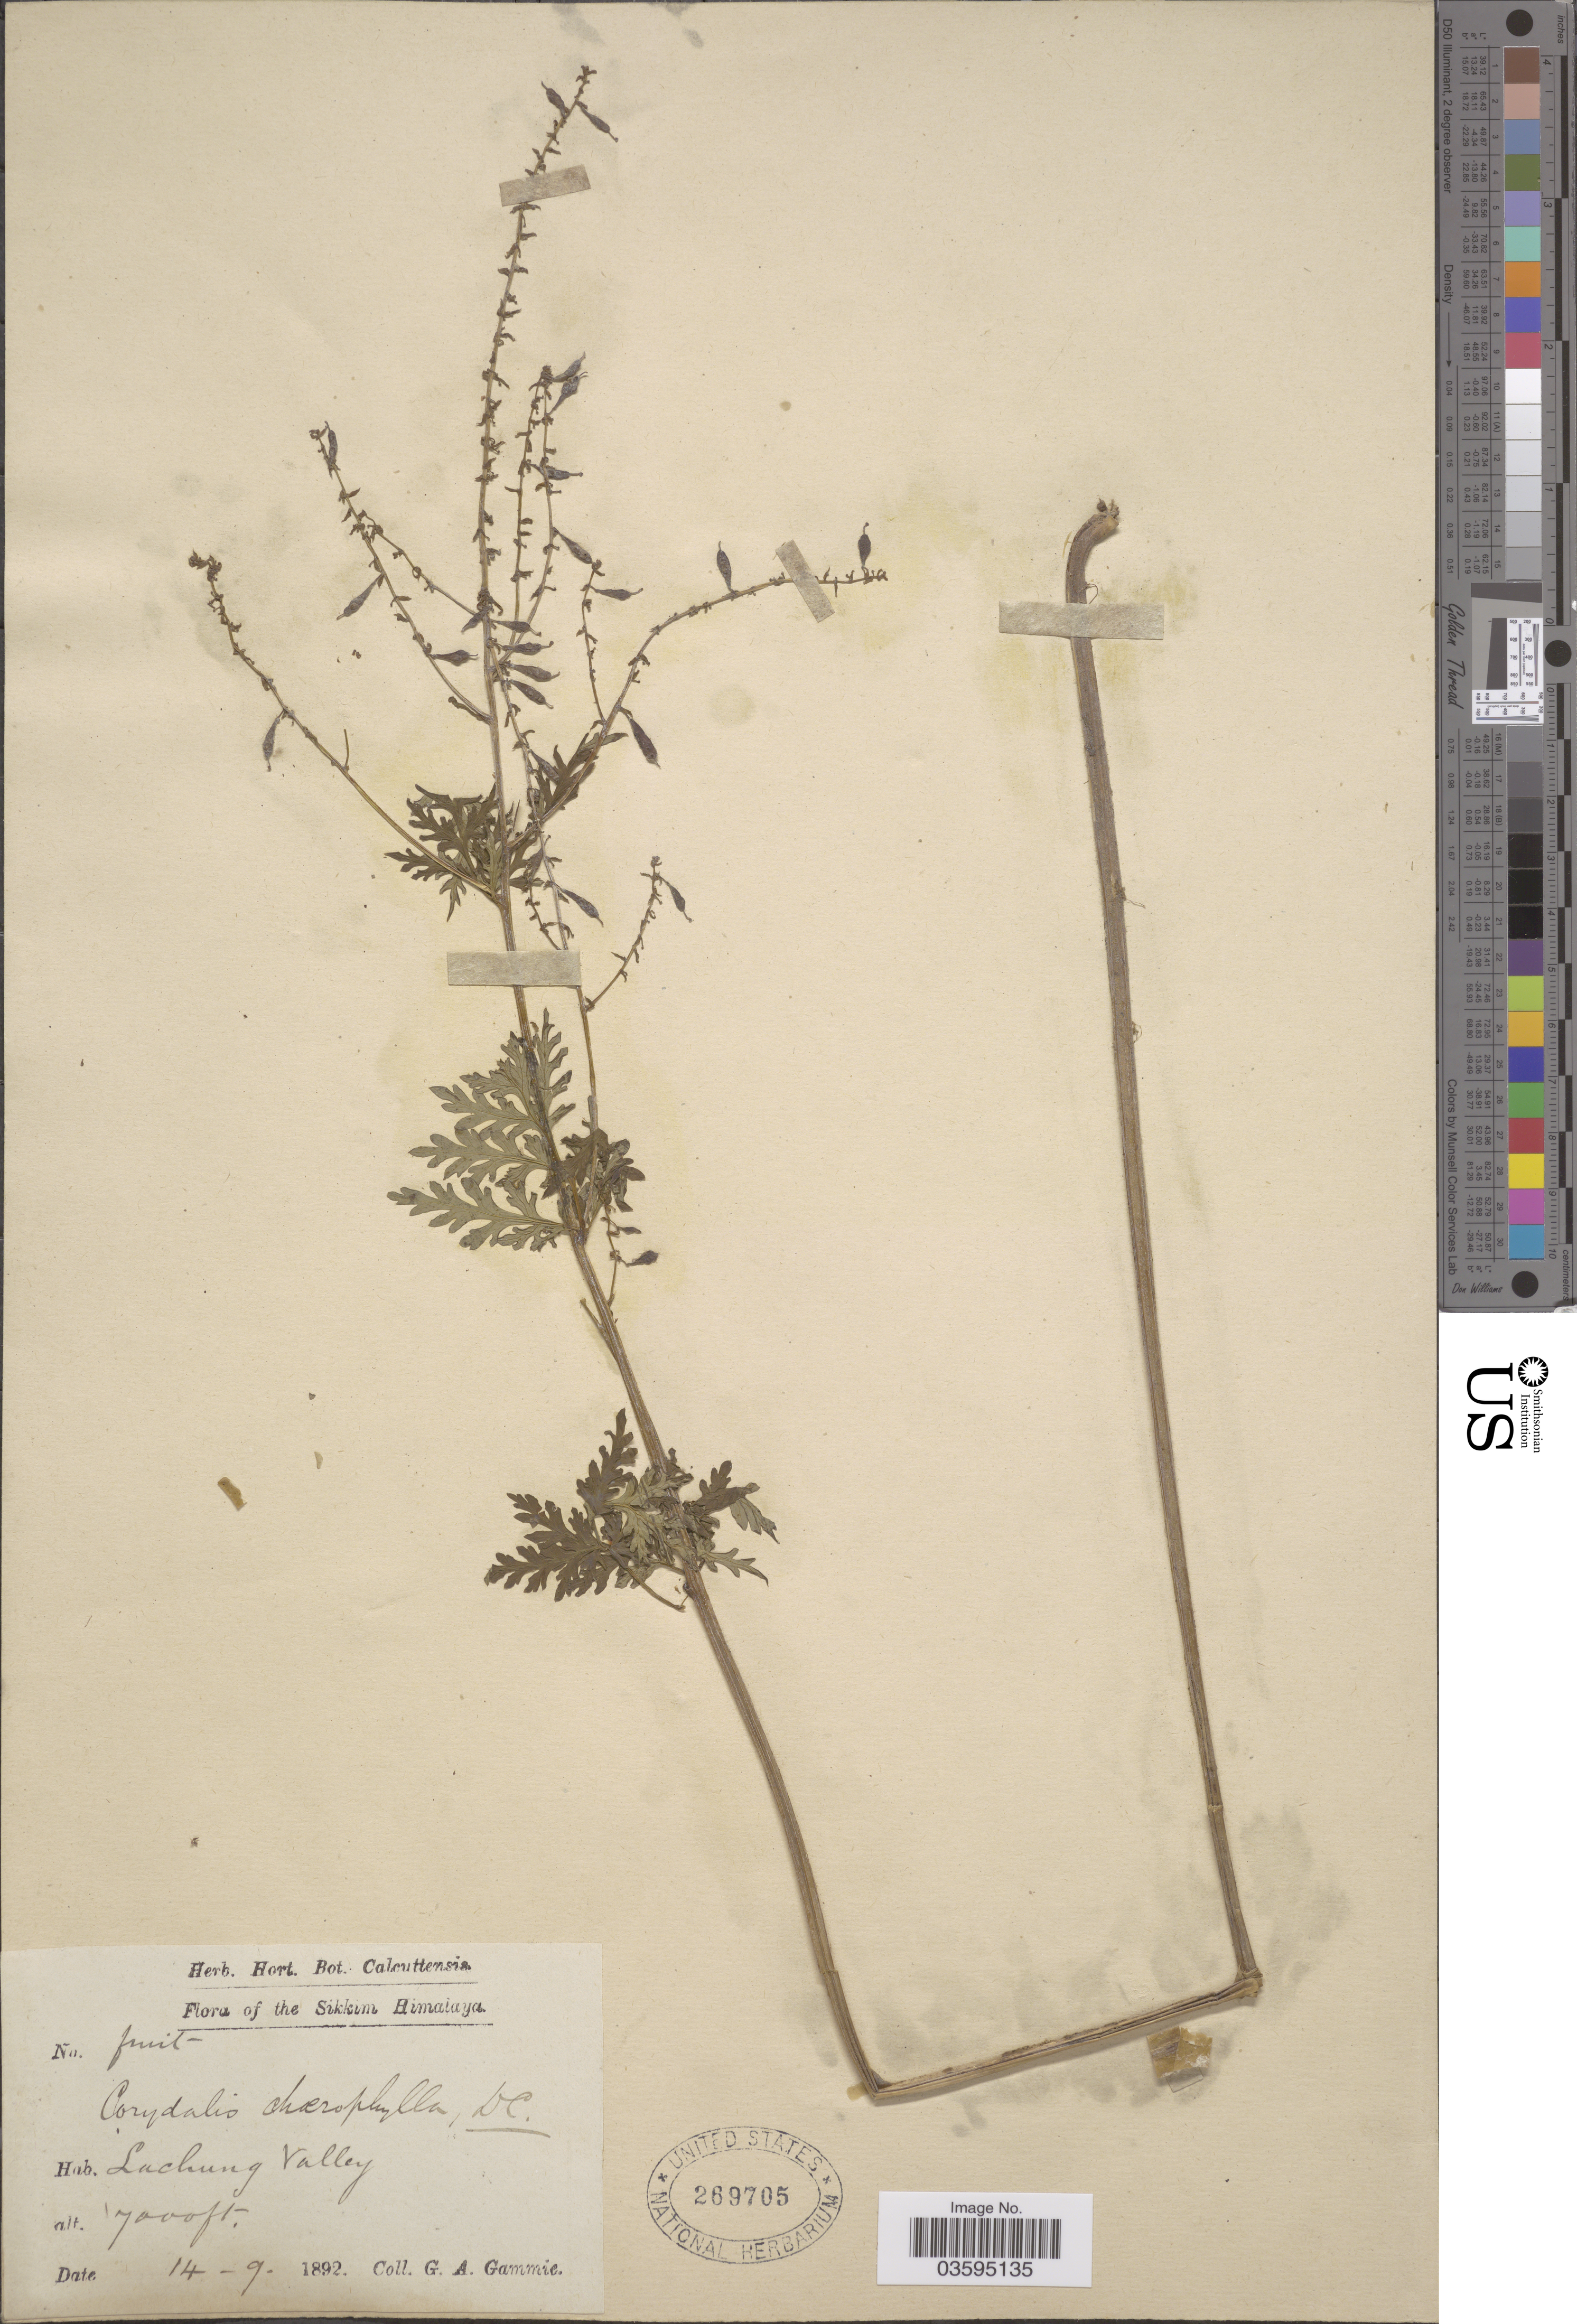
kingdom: Plantae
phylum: Tracheophyta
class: Magnoliopsida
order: Ranunculales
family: Papaveraceae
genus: Corydalis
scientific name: Corydalis chaerophylla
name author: DC.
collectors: G. Gammie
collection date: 1892-09-14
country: India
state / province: Sikkim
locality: The Sikkim Himalaya. Lachung Valley.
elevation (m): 2134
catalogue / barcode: US 269705